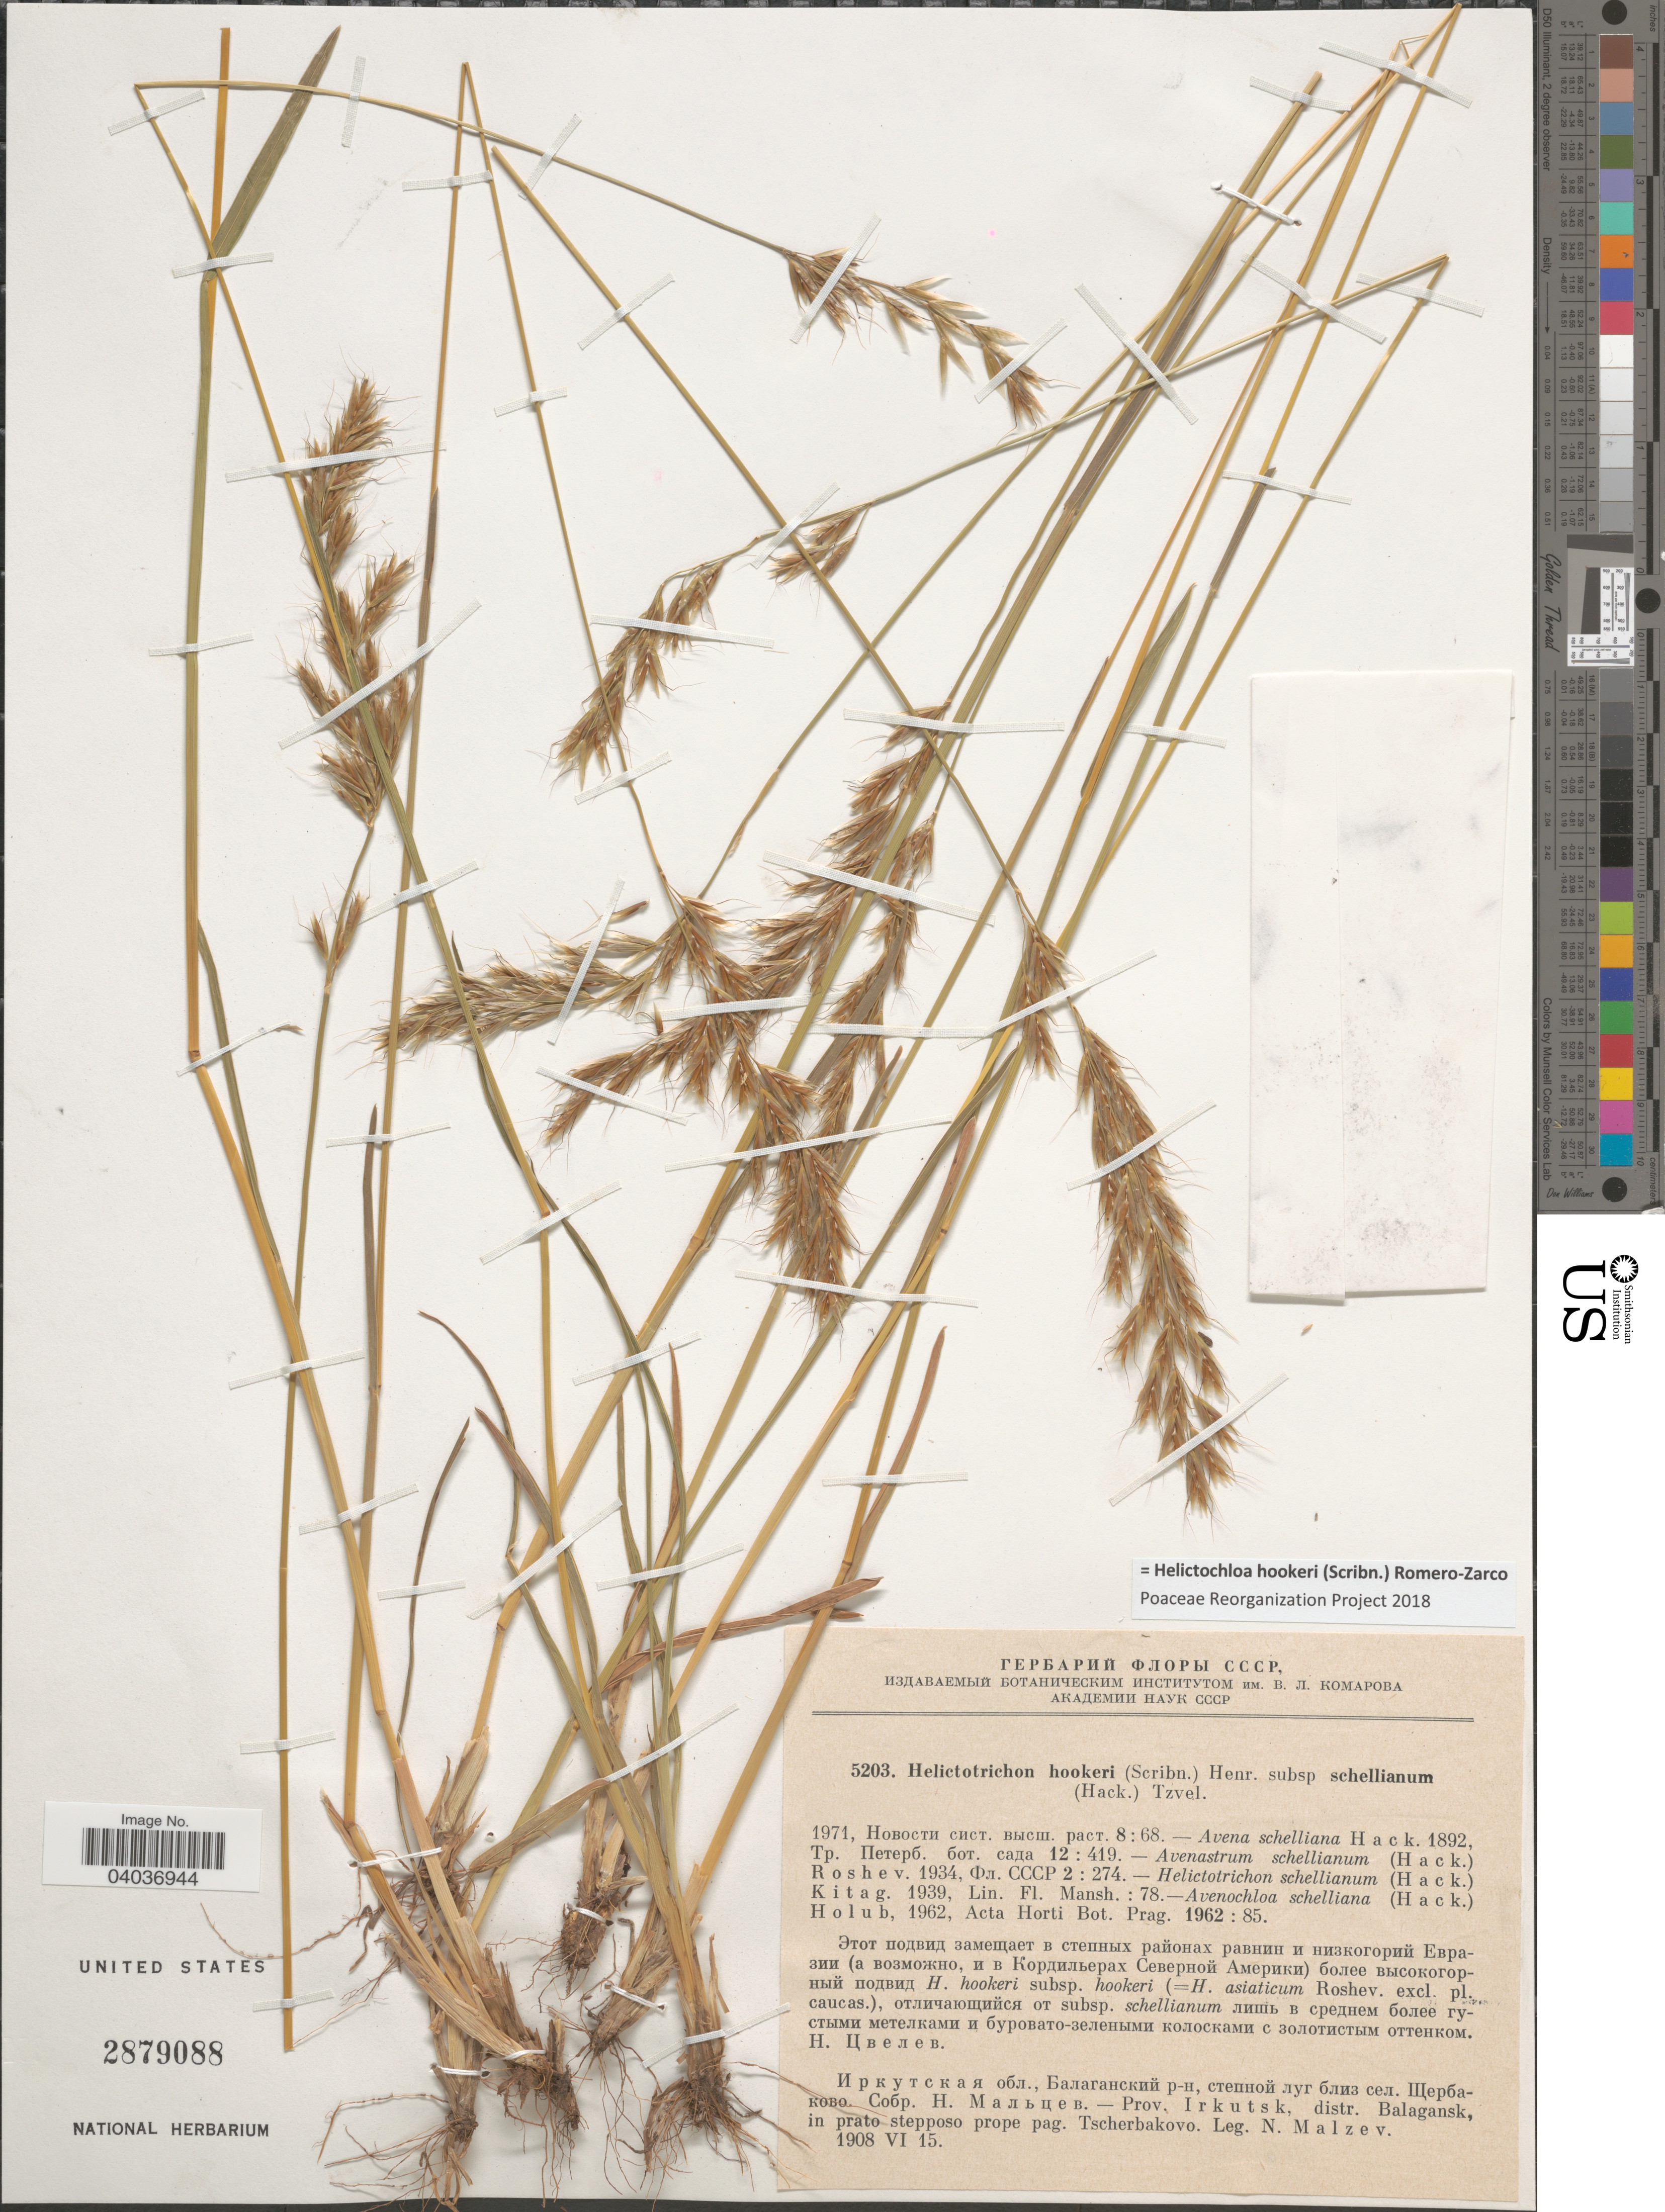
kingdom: Plantae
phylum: Tracheophyta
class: Liliopsida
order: Poales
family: Poaceae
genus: Helictochloa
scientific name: Helictochloa hookeri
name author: (Scribn.) Romero Zarco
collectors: N. Malzew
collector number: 5203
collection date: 1908-06-15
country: Russian Federation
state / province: Irkutsk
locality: X - Prov. Irkutsk, distr. Balagansk, in prato stepposo prope pag. Tscherbakovo.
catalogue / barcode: US 2879088